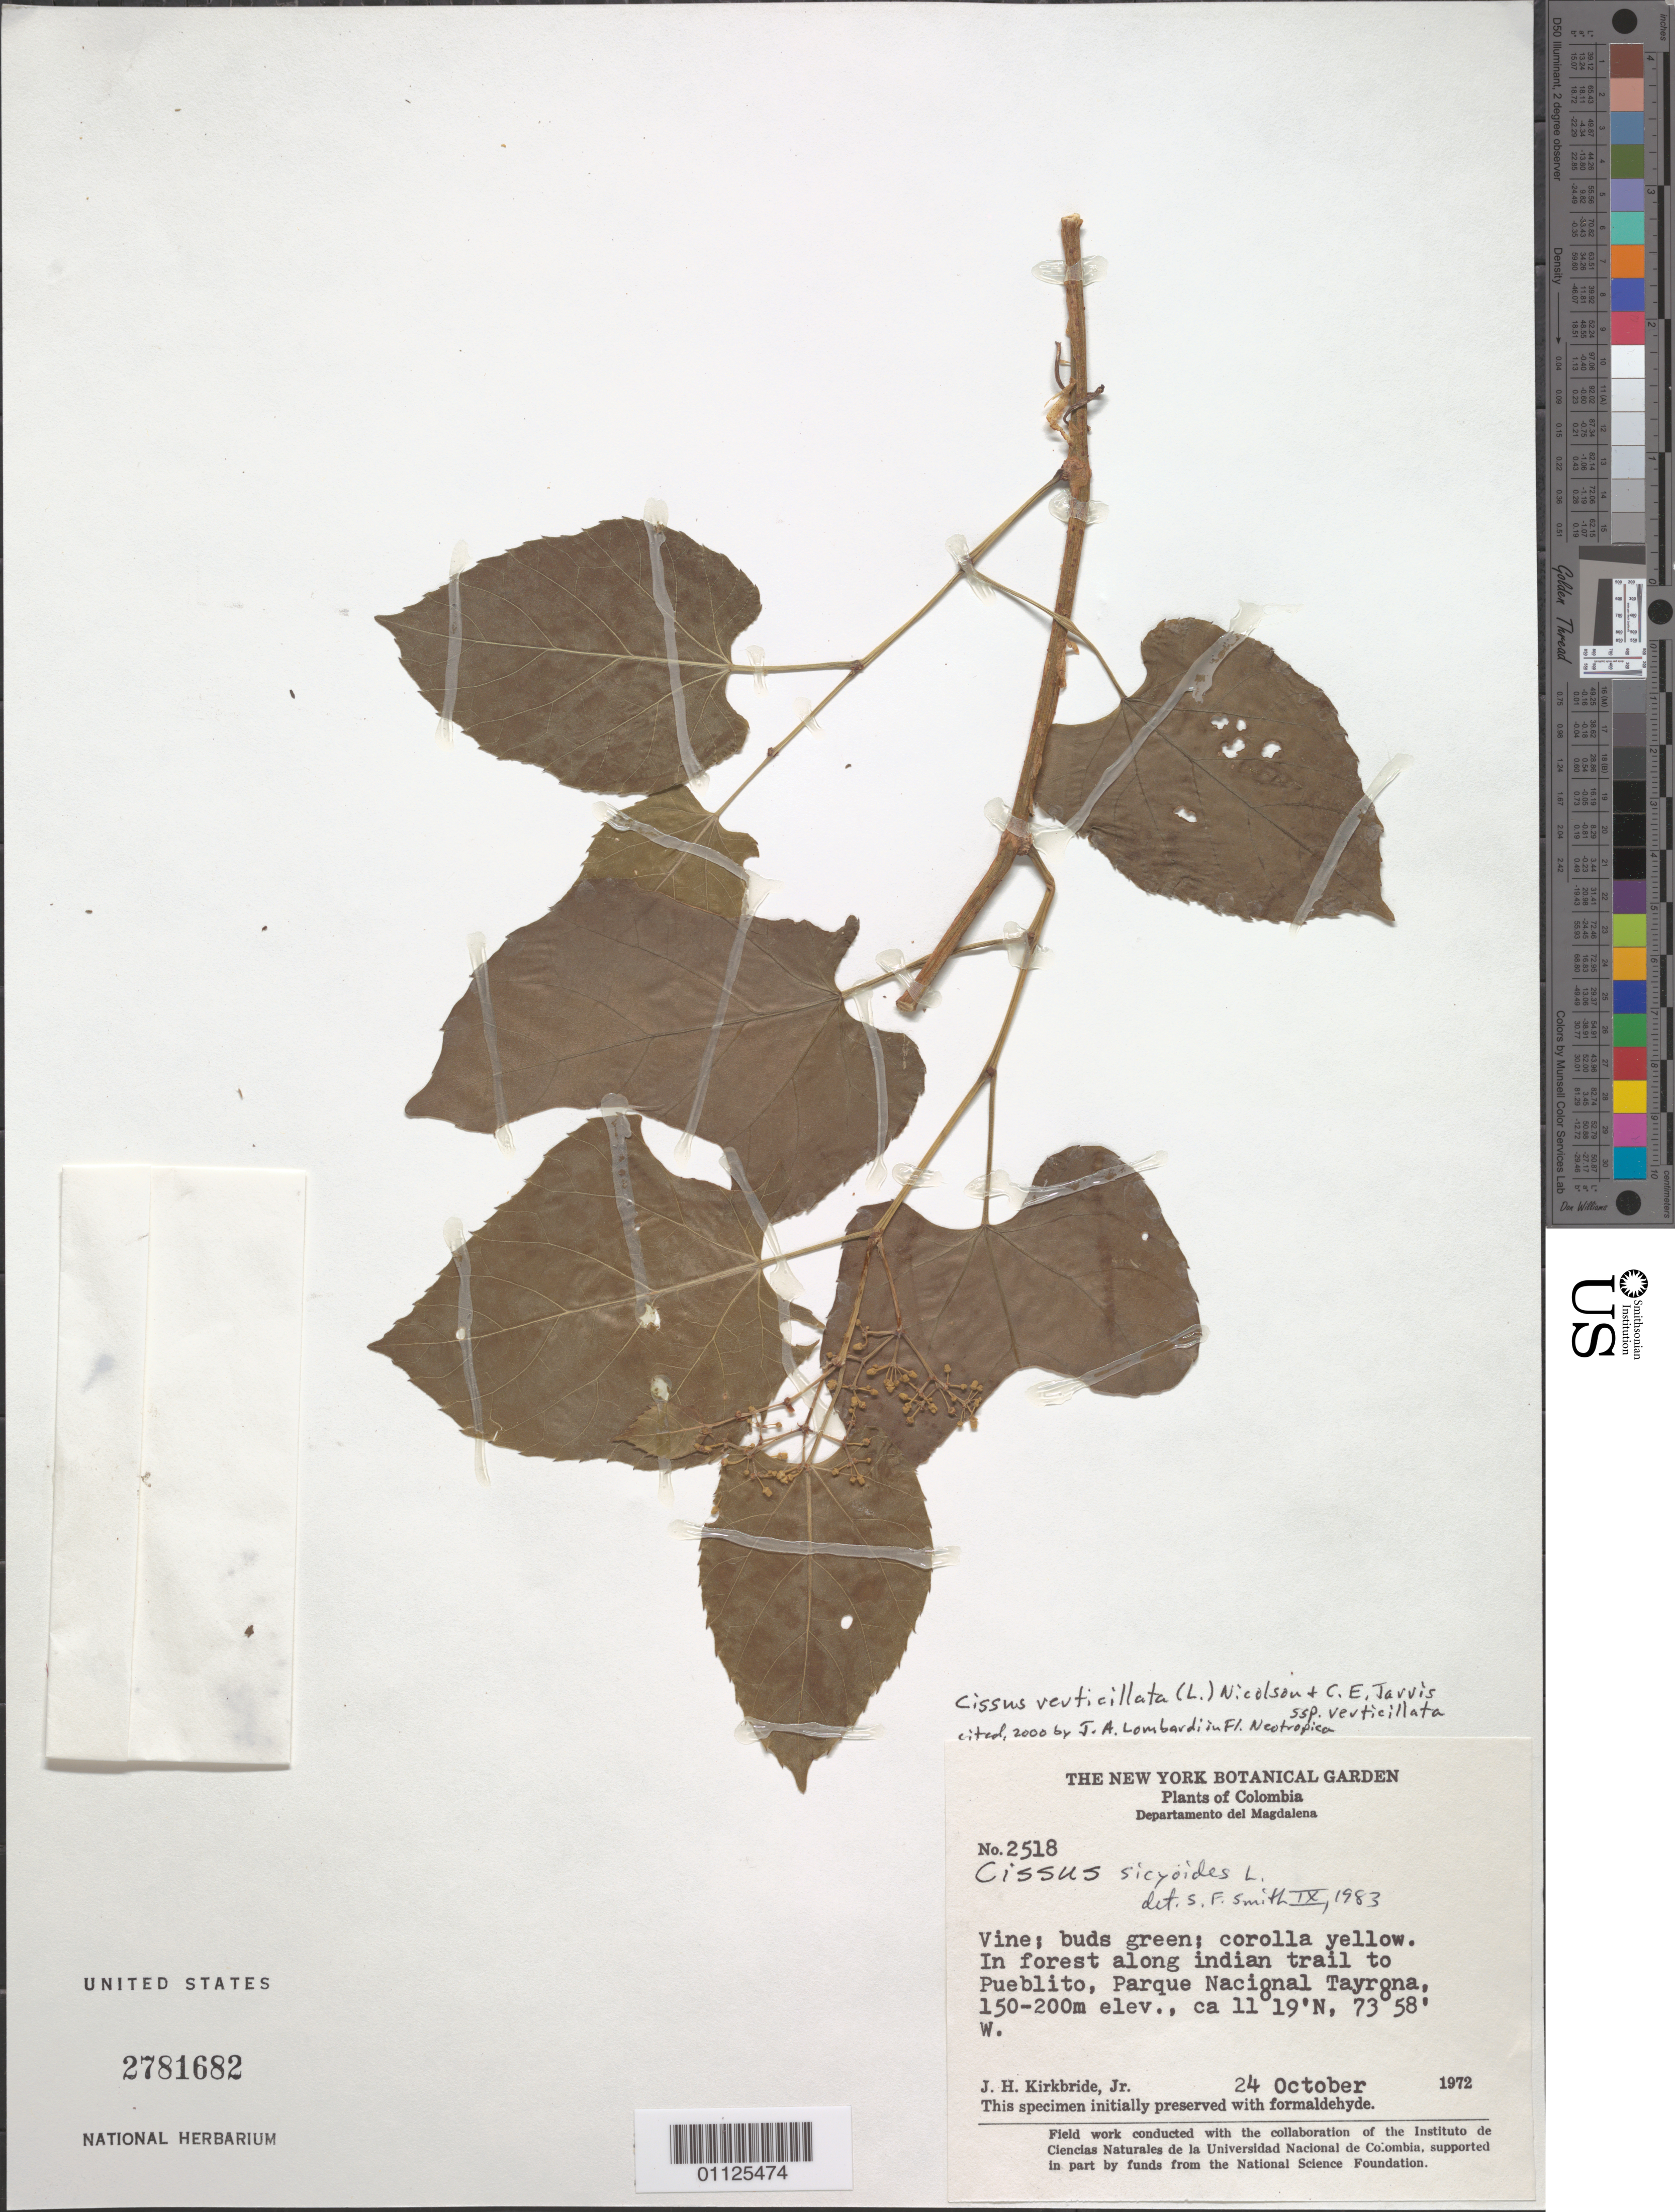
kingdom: Plantae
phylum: Tracheophyta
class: Magnoliopsida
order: Vitales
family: Vitaceae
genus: Cissus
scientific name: Cissus verticillata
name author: (L.) Nicolson & C.E. Jarvis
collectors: J. H. Kirkbride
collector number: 2518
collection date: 1972-10-24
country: Colombia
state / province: Magdalena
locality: Parque Nacional Tayrona.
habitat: Vine. In forest along indian trail to Pueblito.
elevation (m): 150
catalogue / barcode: US 2781682